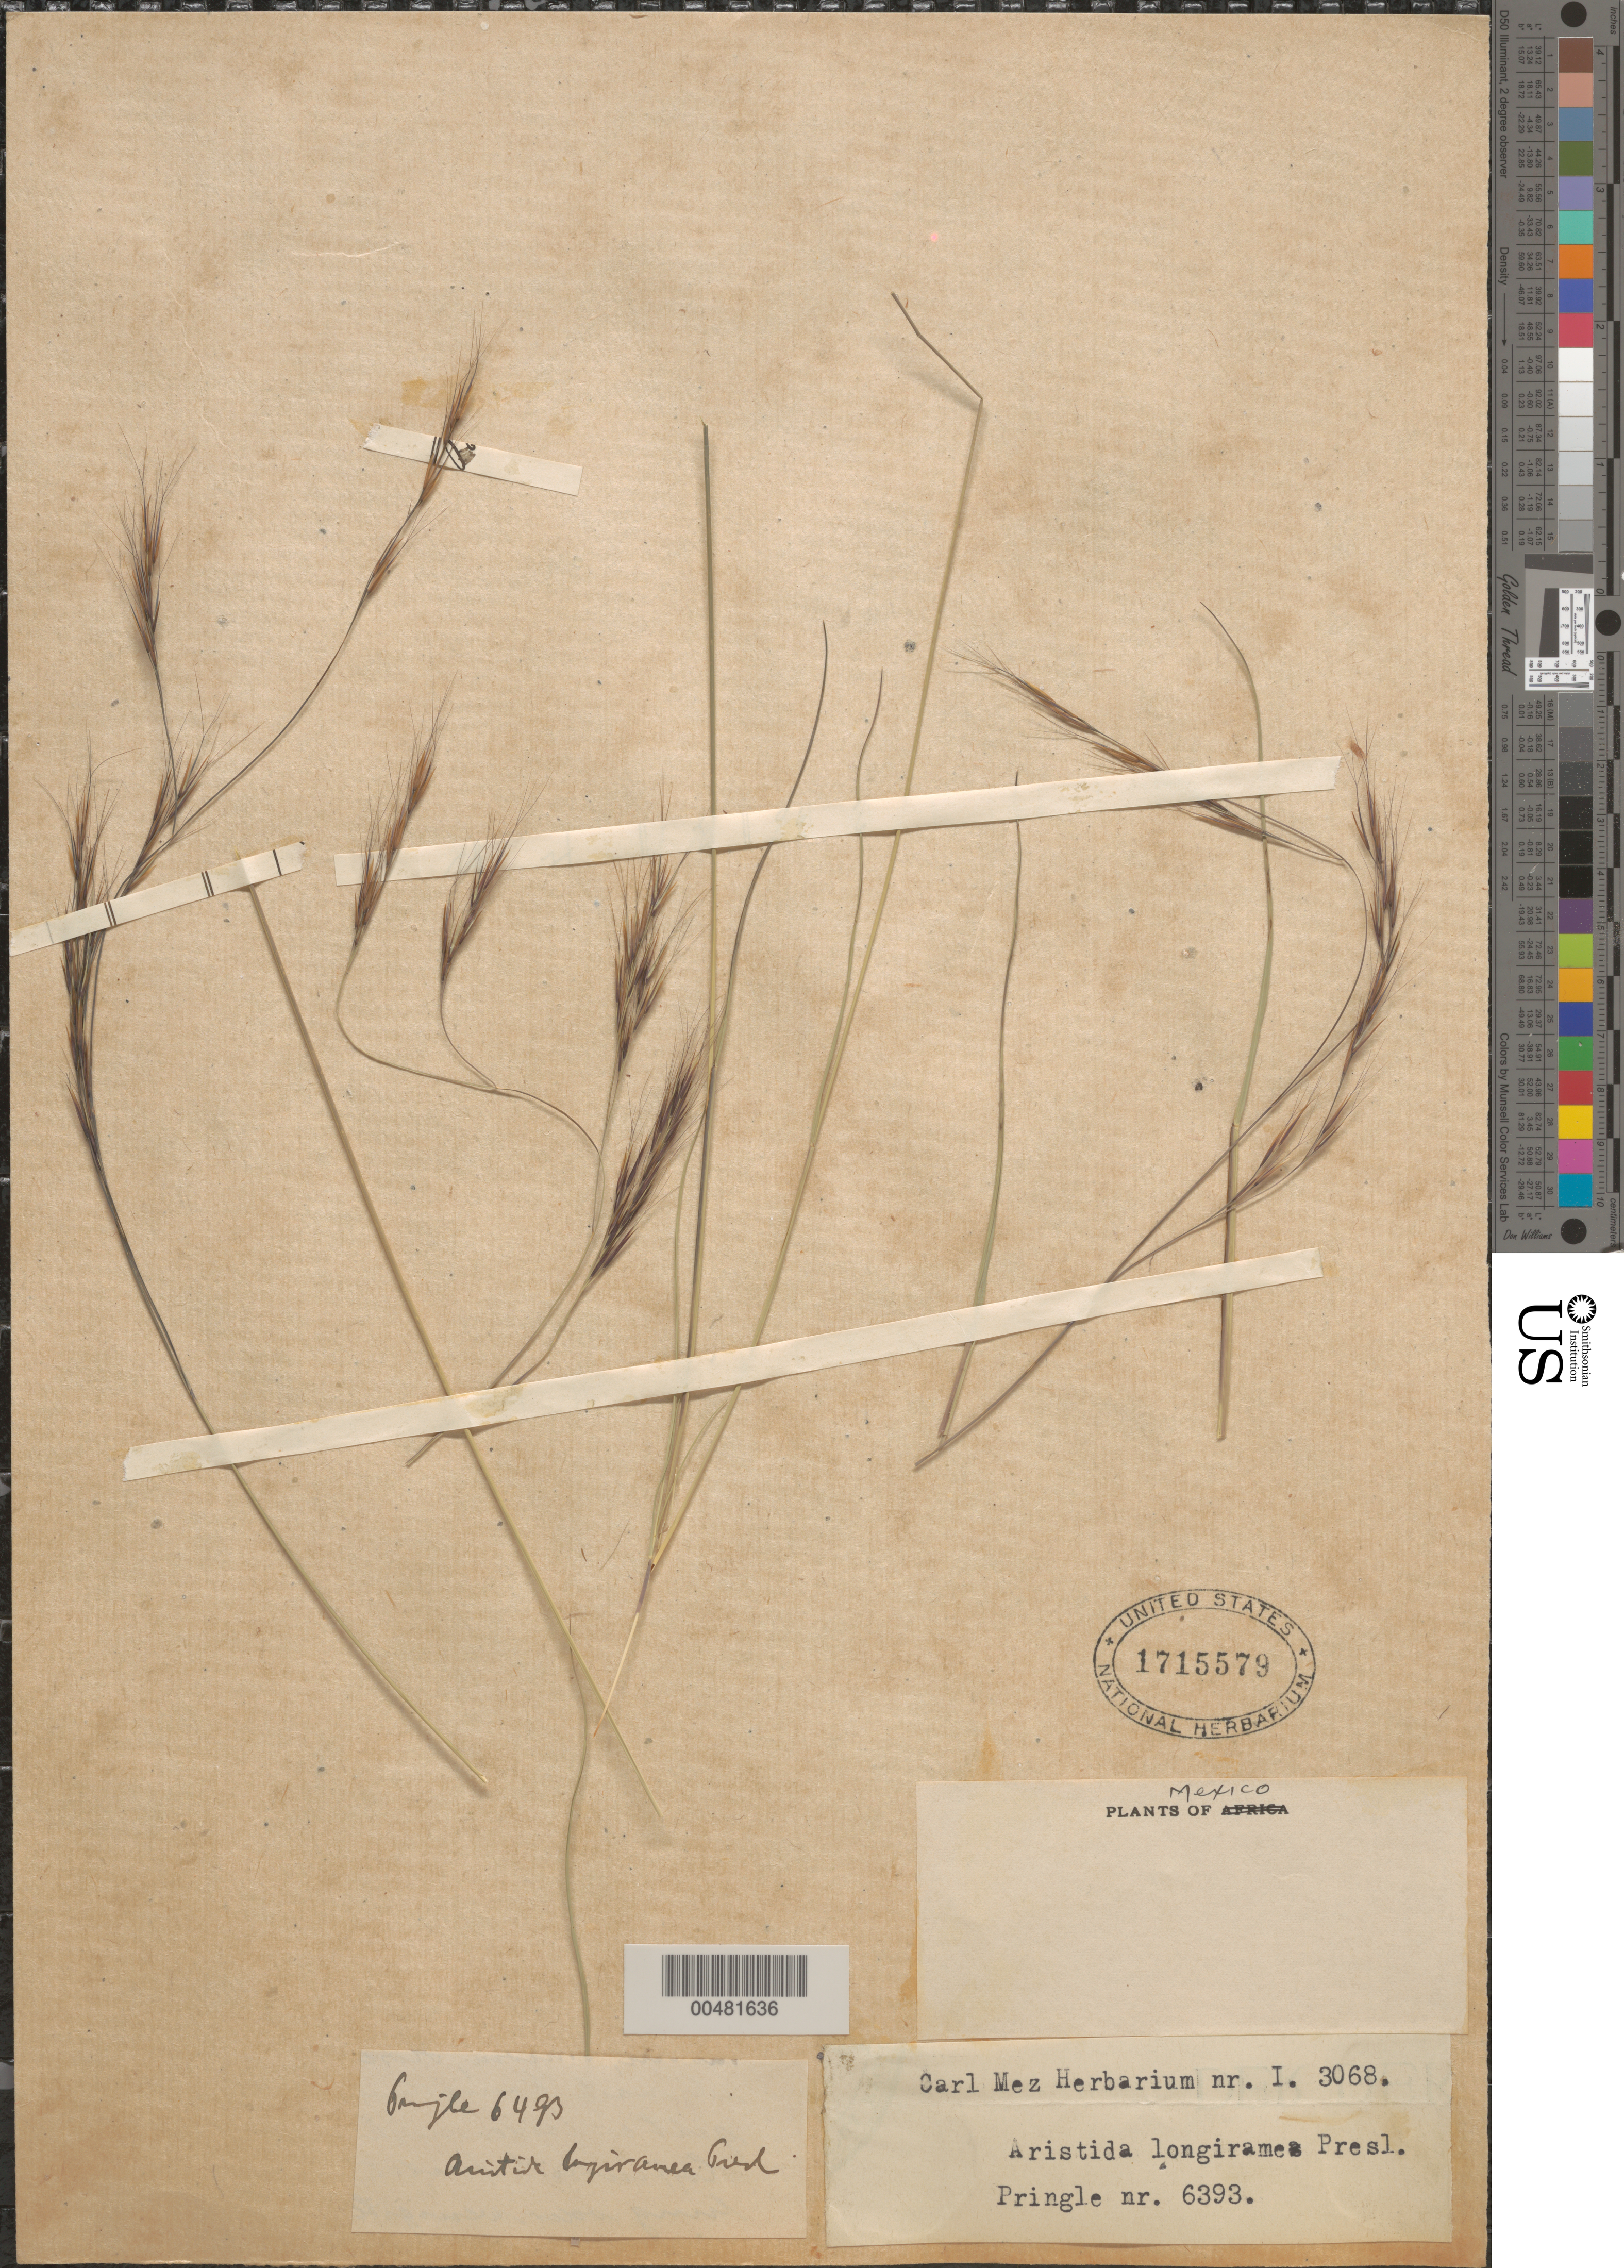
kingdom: Plantae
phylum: Tracheophyta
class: Liliopsida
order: Poales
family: Poaceae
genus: Aristida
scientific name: Aristida laxa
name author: Cav.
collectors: C. G. Pringle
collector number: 6393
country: Mexico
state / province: Durango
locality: San Ramon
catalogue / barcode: US 1715579